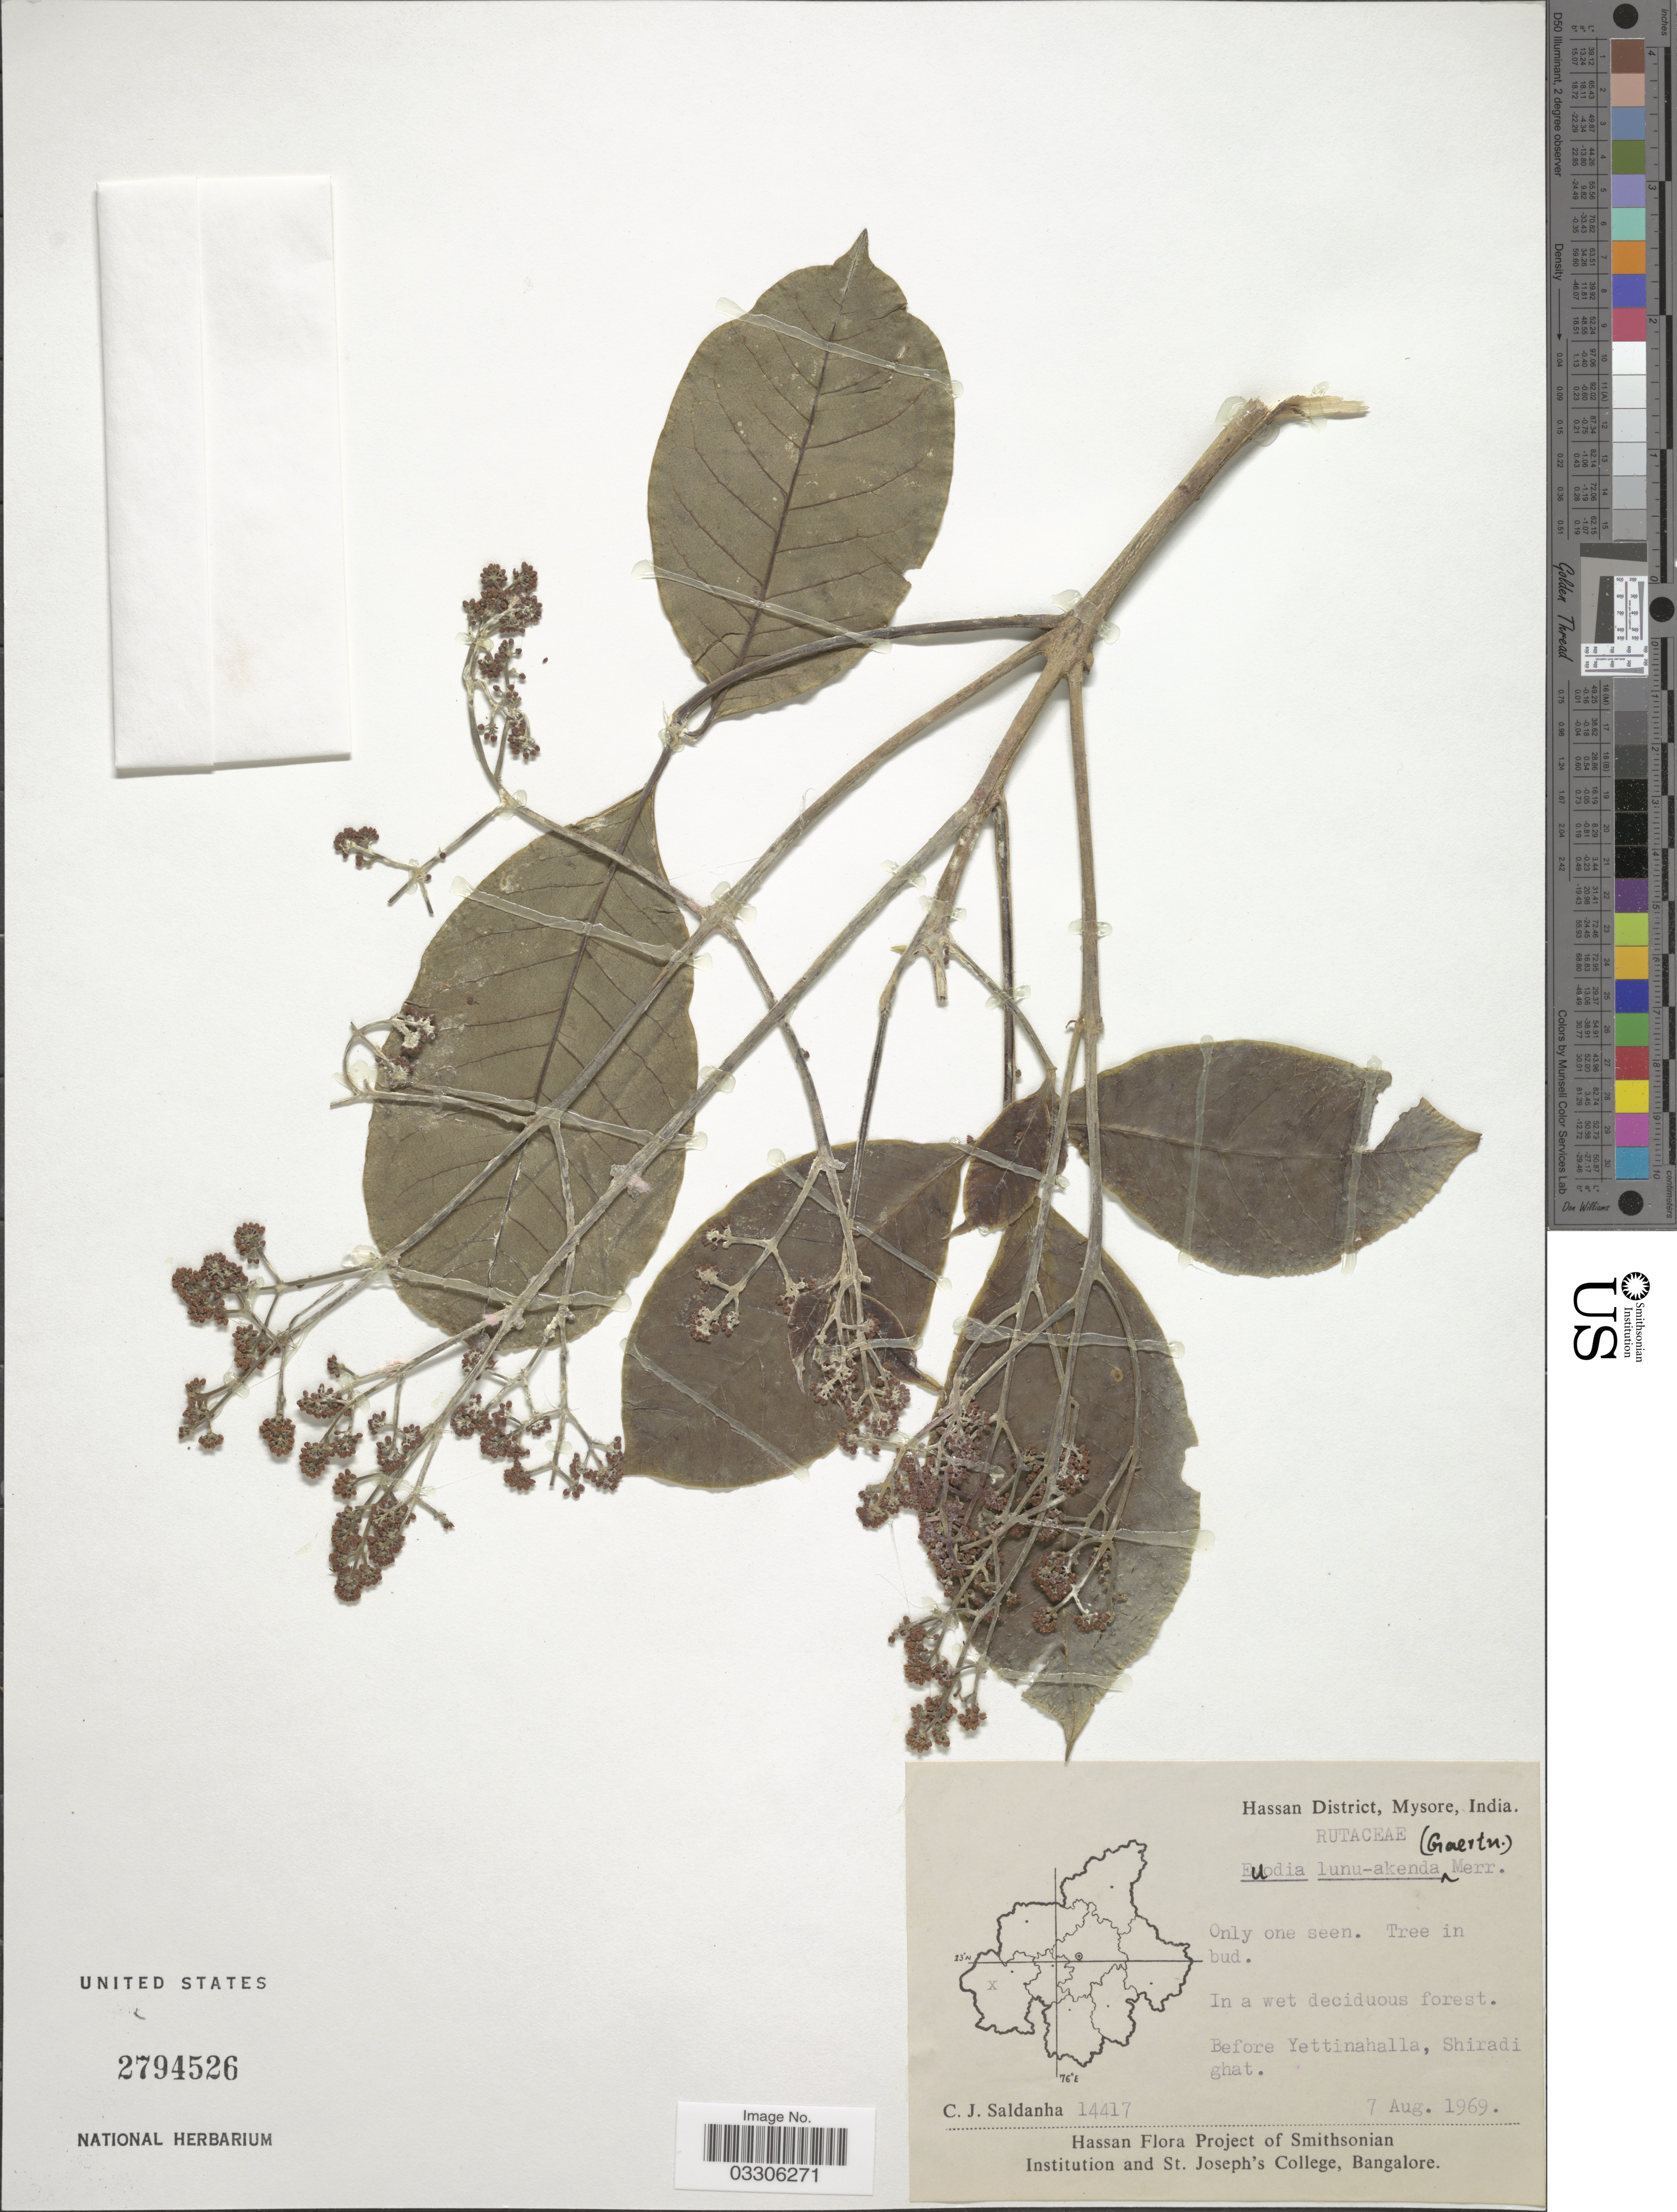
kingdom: Plantae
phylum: Tracheophyta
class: Magnoliopsida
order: Sapindales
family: Rutaceae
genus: Melicope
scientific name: Melicope lunu-ankenda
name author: (Gaertn.) T.G. Hartley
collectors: C. J. Saldanha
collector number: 14417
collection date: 1969-08-07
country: India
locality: Hassan District, Mysore. Before Yettinahalla, Shiradi ghat.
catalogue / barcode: US 2794526